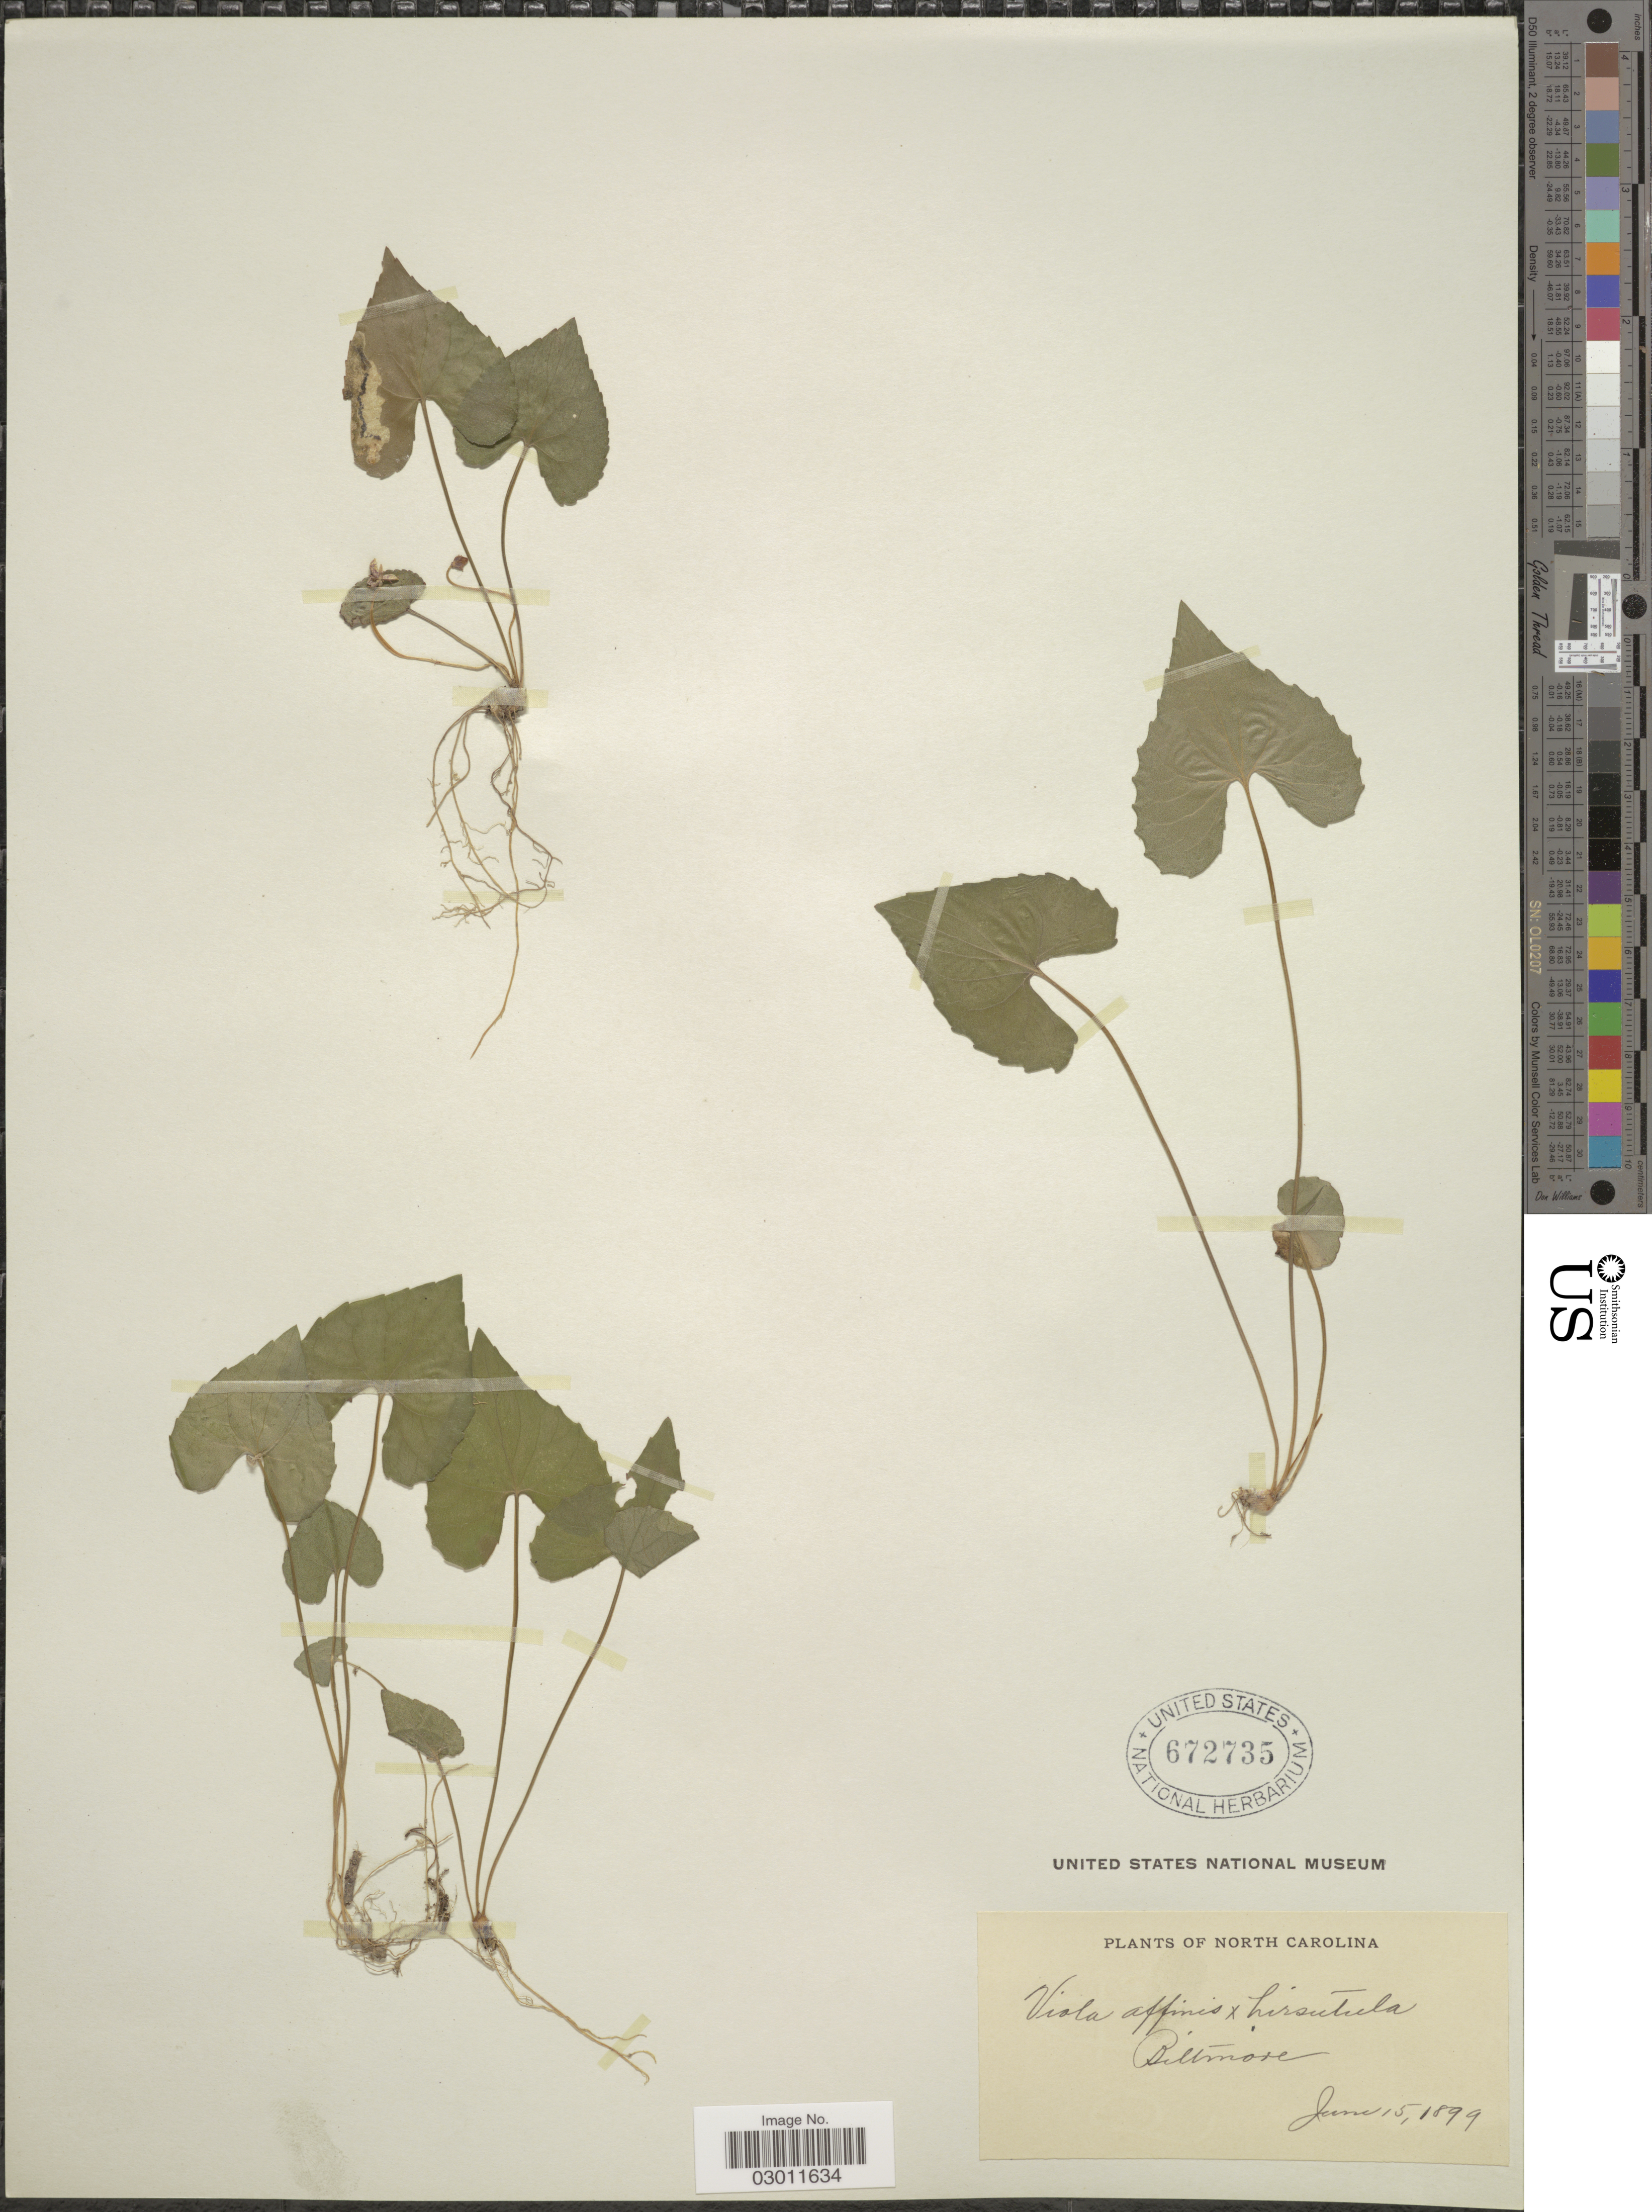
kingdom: Plantae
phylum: Tracheophyta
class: Magnoliopsida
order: Malpighiales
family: Violaceae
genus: Viola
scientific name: Viola affinis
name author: LeConte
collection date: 1899-06-15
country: United States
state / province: North Carolina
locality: Biltmore.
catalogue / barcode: US 672735